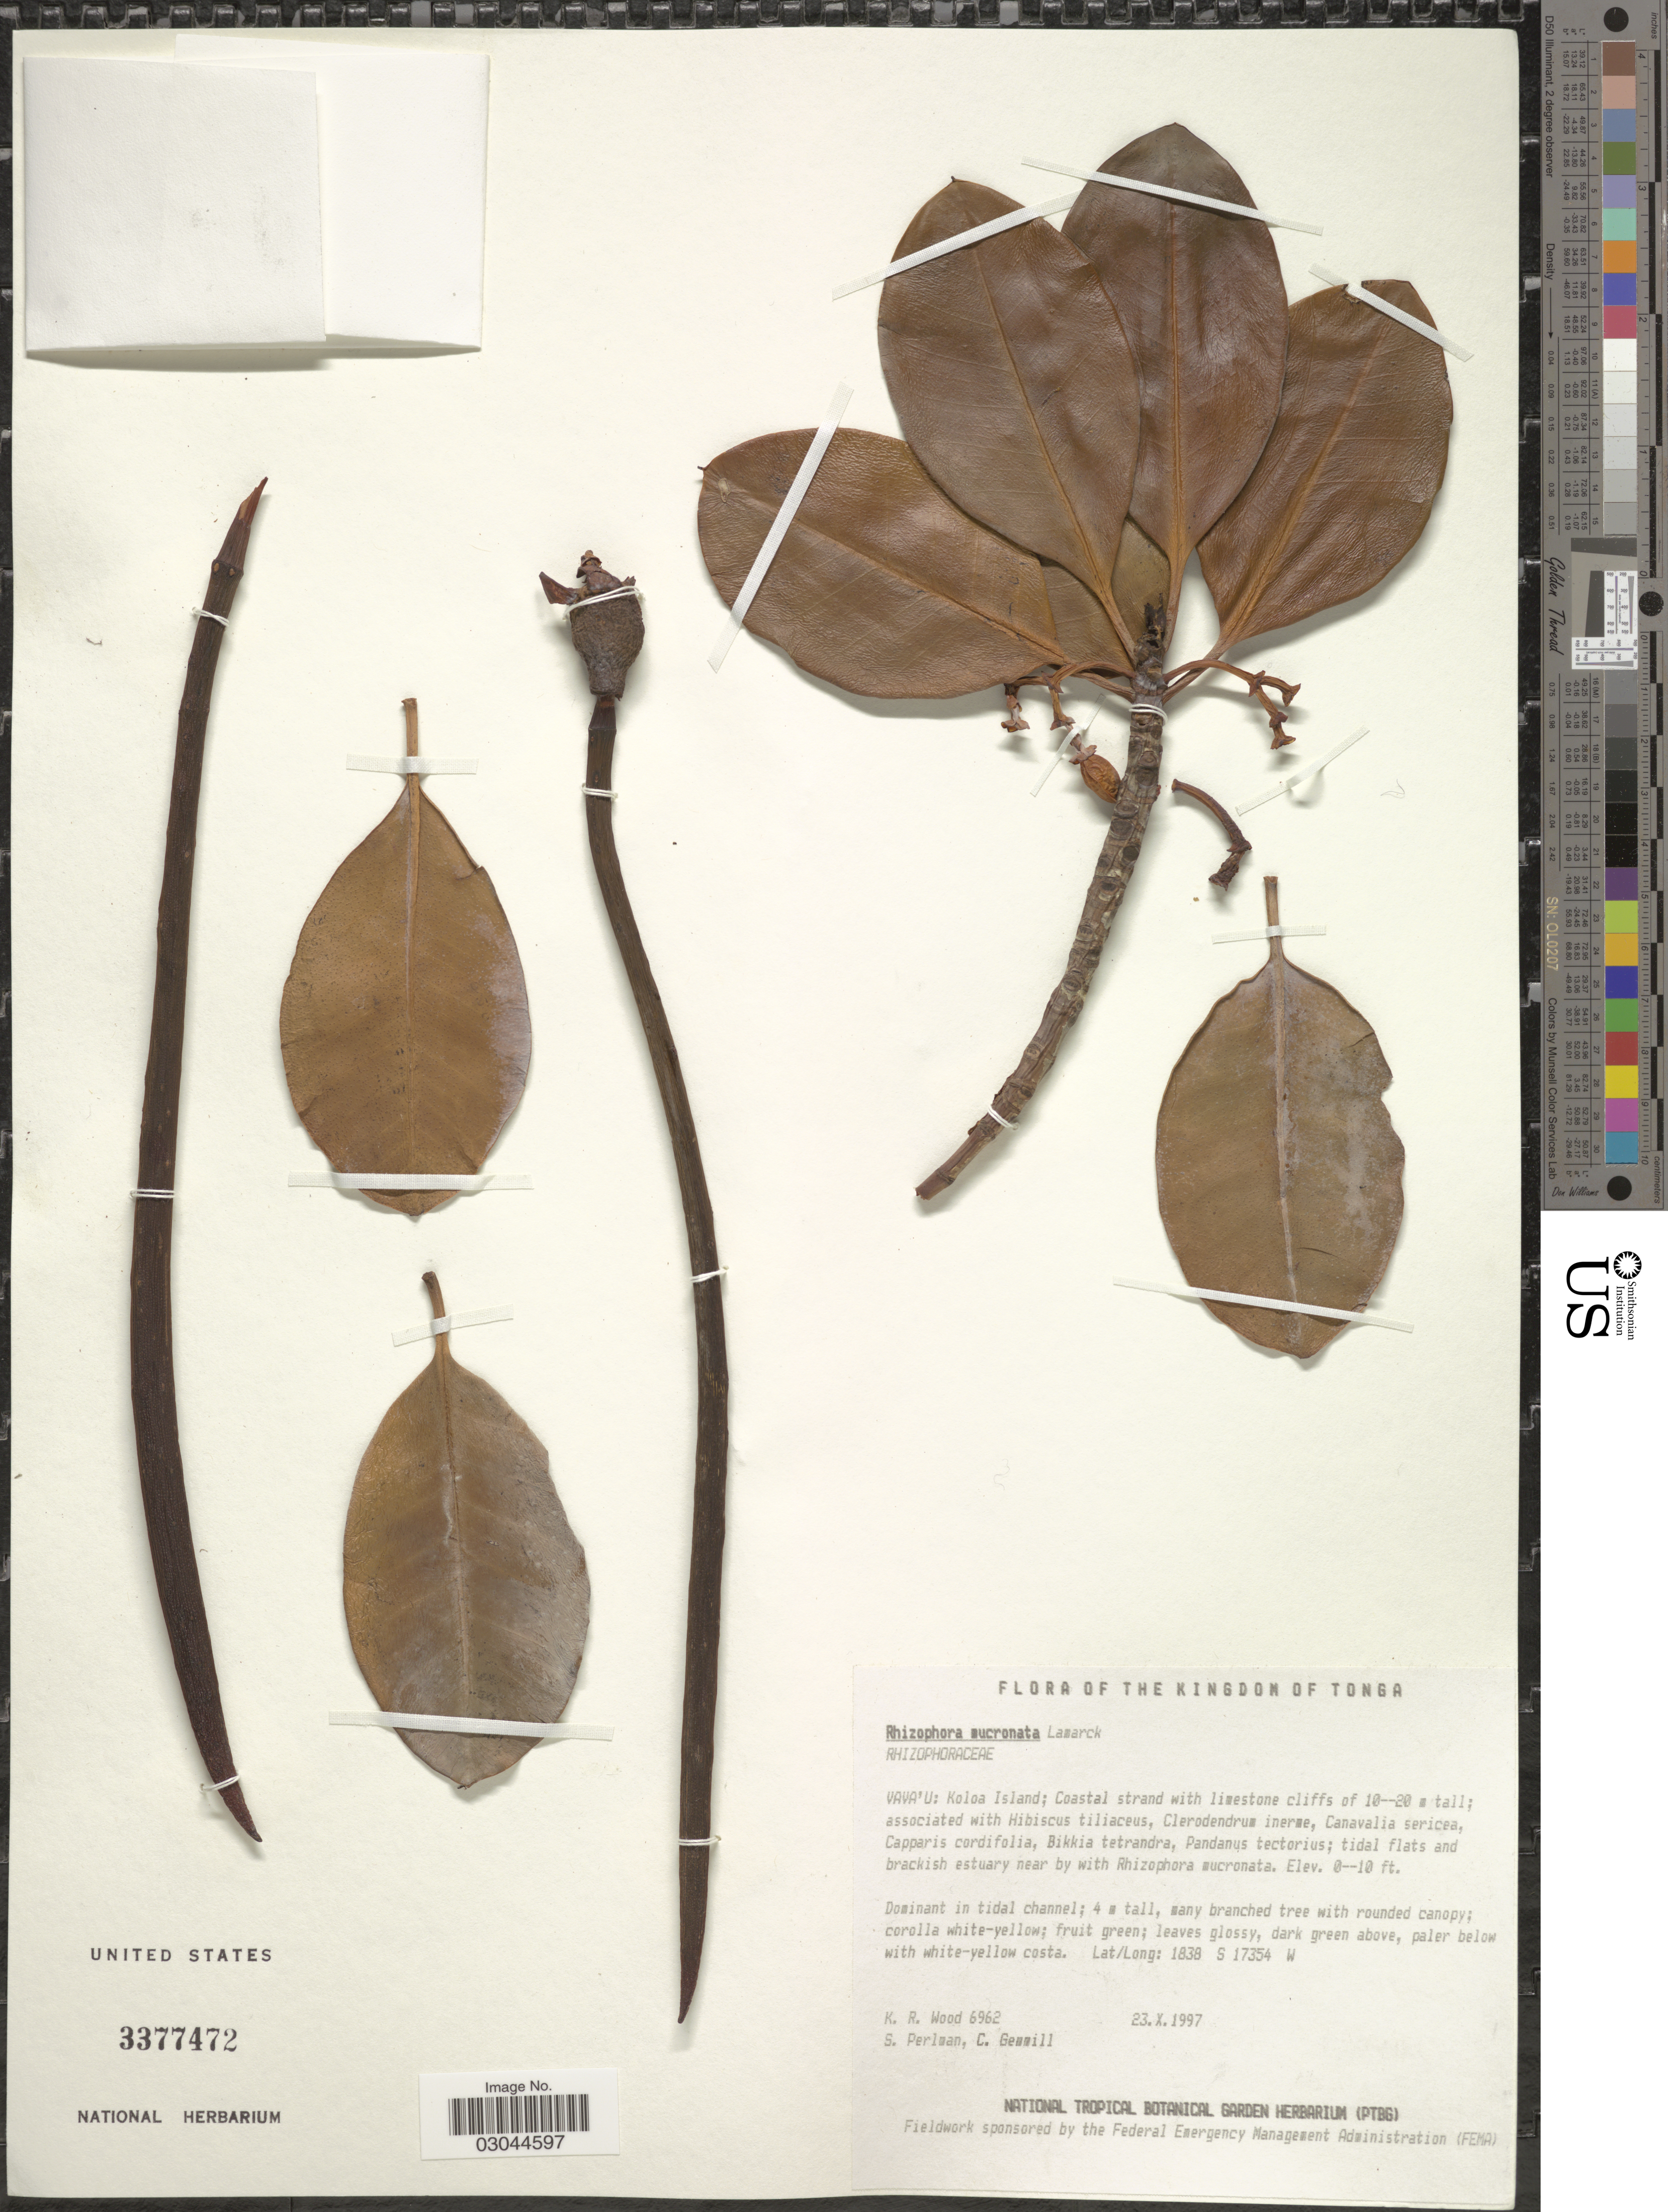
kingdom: Plantae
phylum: Tracheophyta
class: Magnoliopsida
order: Malpighiales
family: Rhizophoraceae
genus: Rhizophora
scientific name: Rhizophora mucronata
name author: Lam.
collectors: K. R. Wood, S. Perlman & C. Gemmill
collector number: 6962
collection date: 1997-10-23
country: Tonga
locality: The Kingdom of Tonga. Vava'u: Koloa Island; Coastal strand with limestone cliffs.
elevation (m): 0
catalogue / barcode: US 3377472